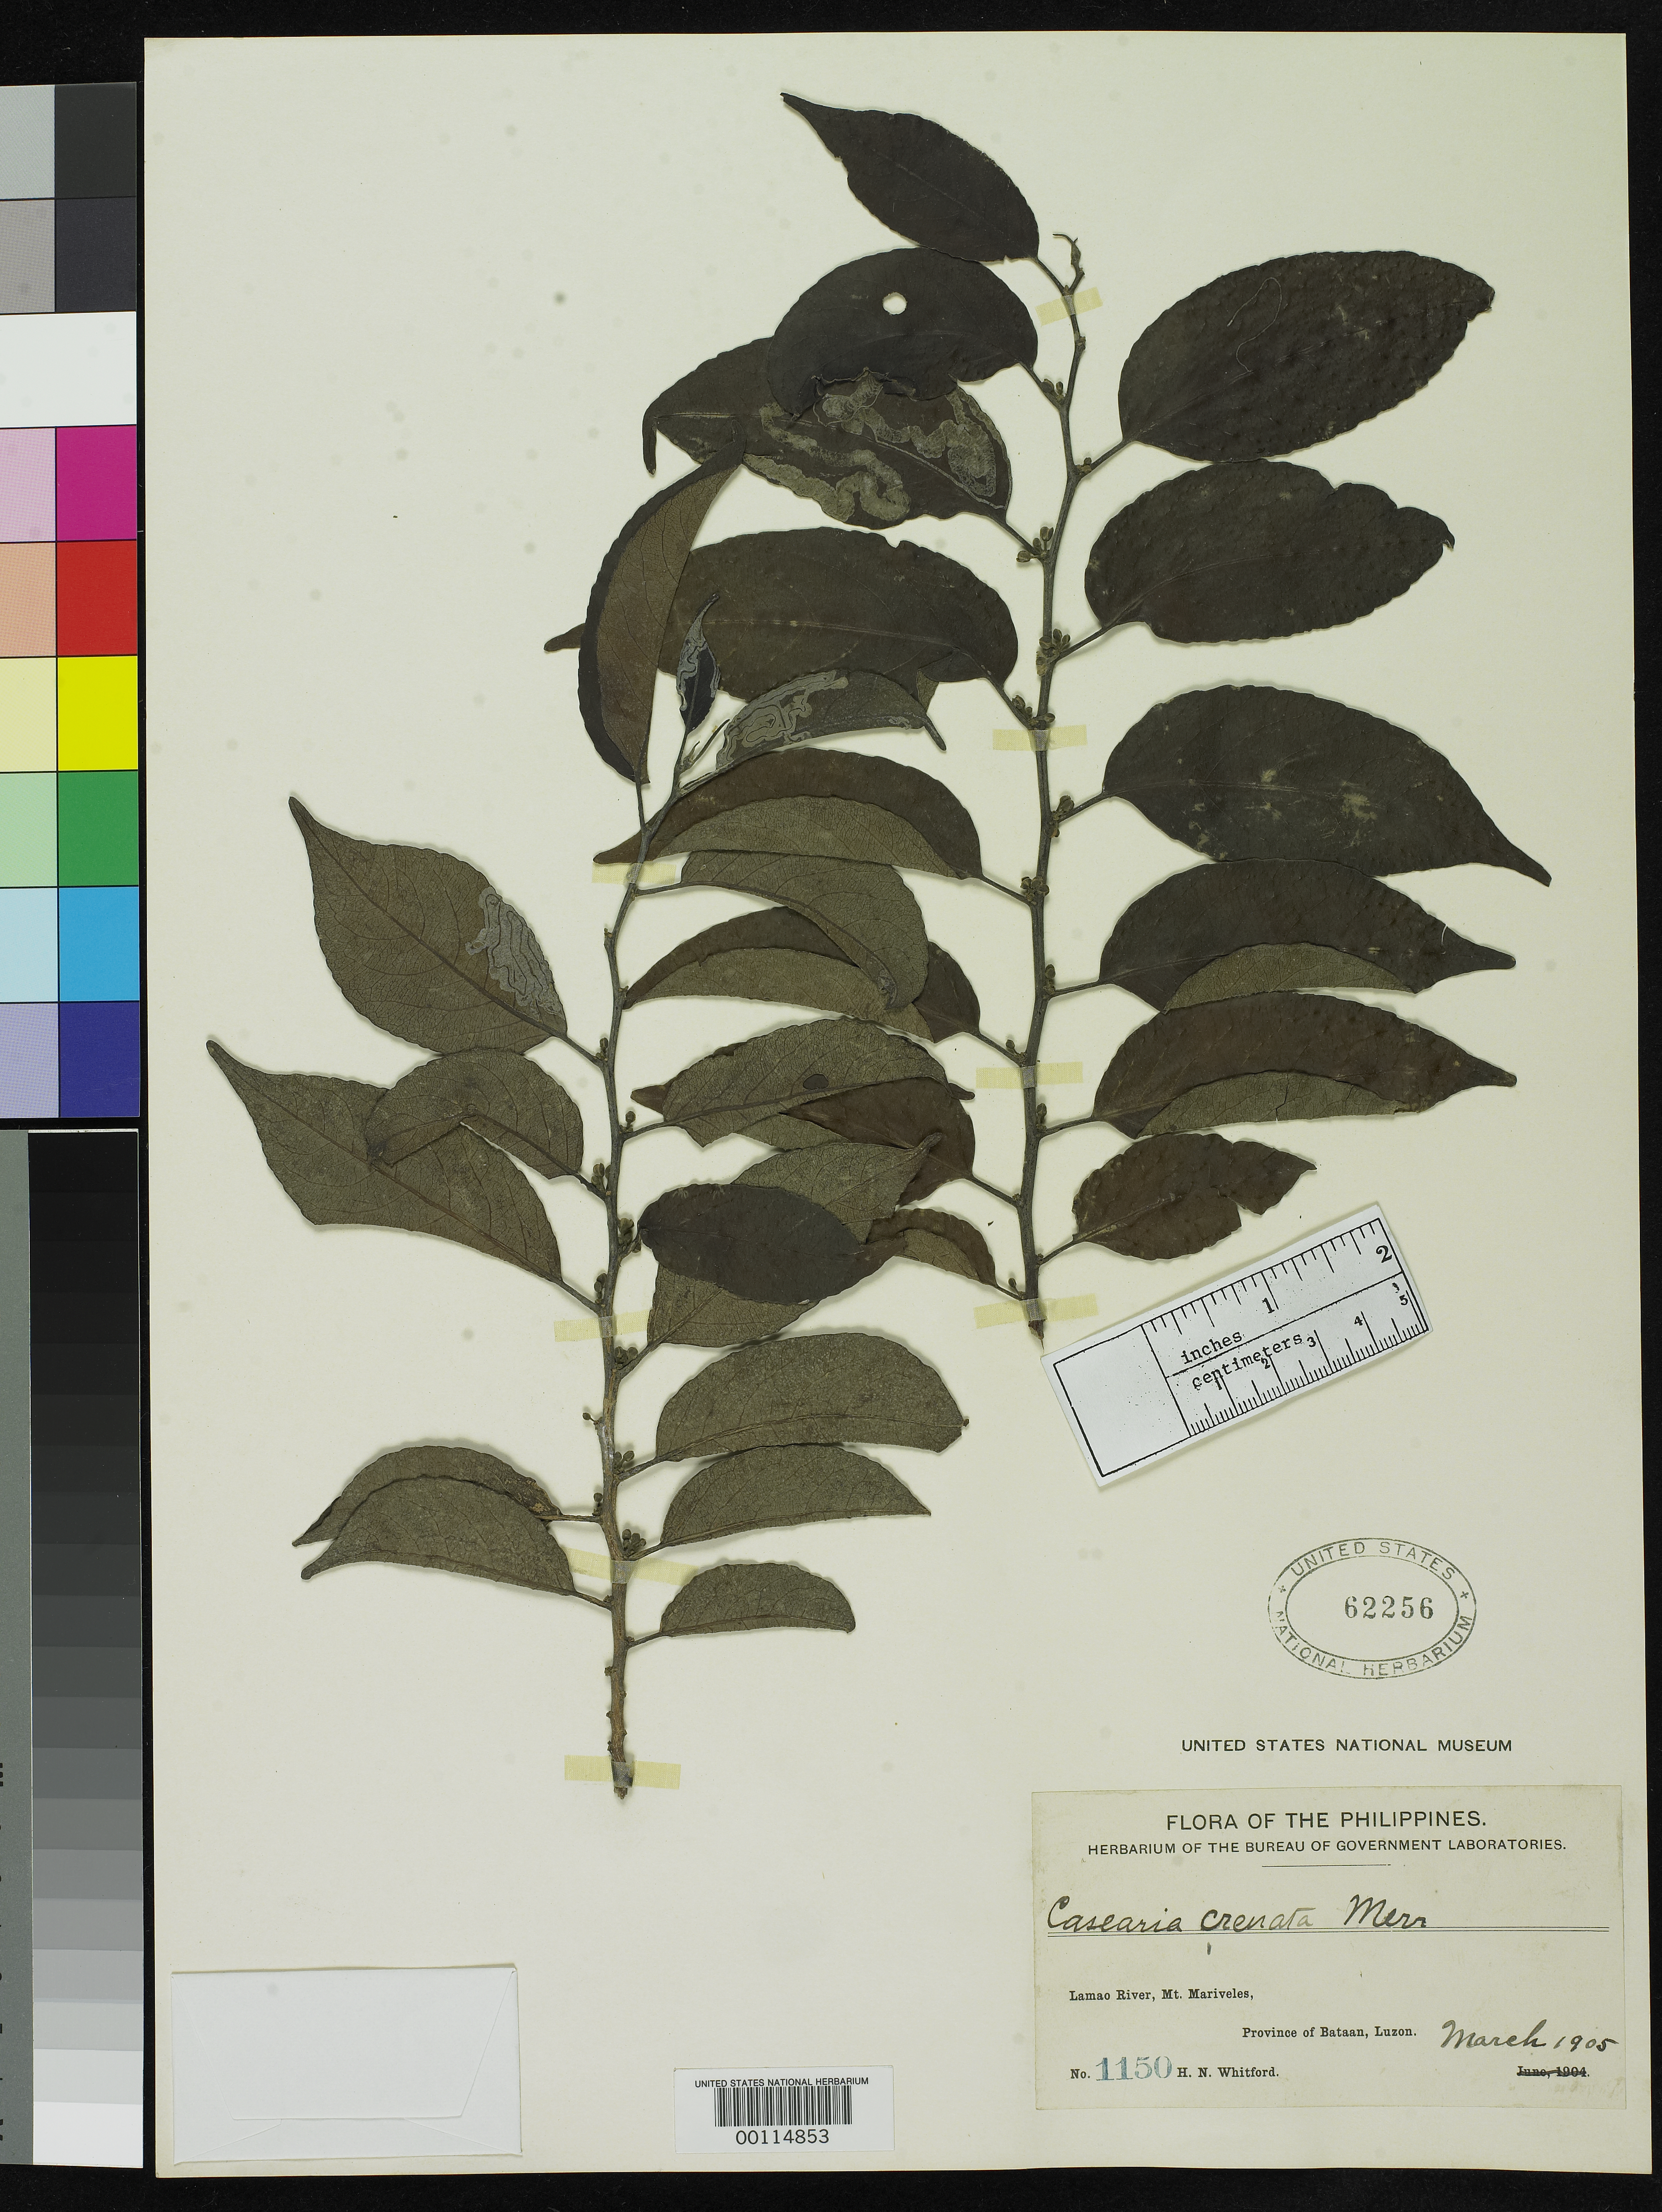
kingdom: Plantae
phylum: Tracheophyta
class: Magnoliopsida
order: Malpighiales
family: Salicaceae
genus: Casearia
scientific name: Casearia crenata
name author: Merr.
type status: Isosyntype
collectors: H. N. Whitford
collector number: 1150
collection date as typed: Mar 1905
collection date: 1905-03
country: Philippines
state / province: Central Luzon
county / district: Bataan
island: Luzon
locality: Lamao River, Mt Mariveles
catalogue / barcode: US 62256